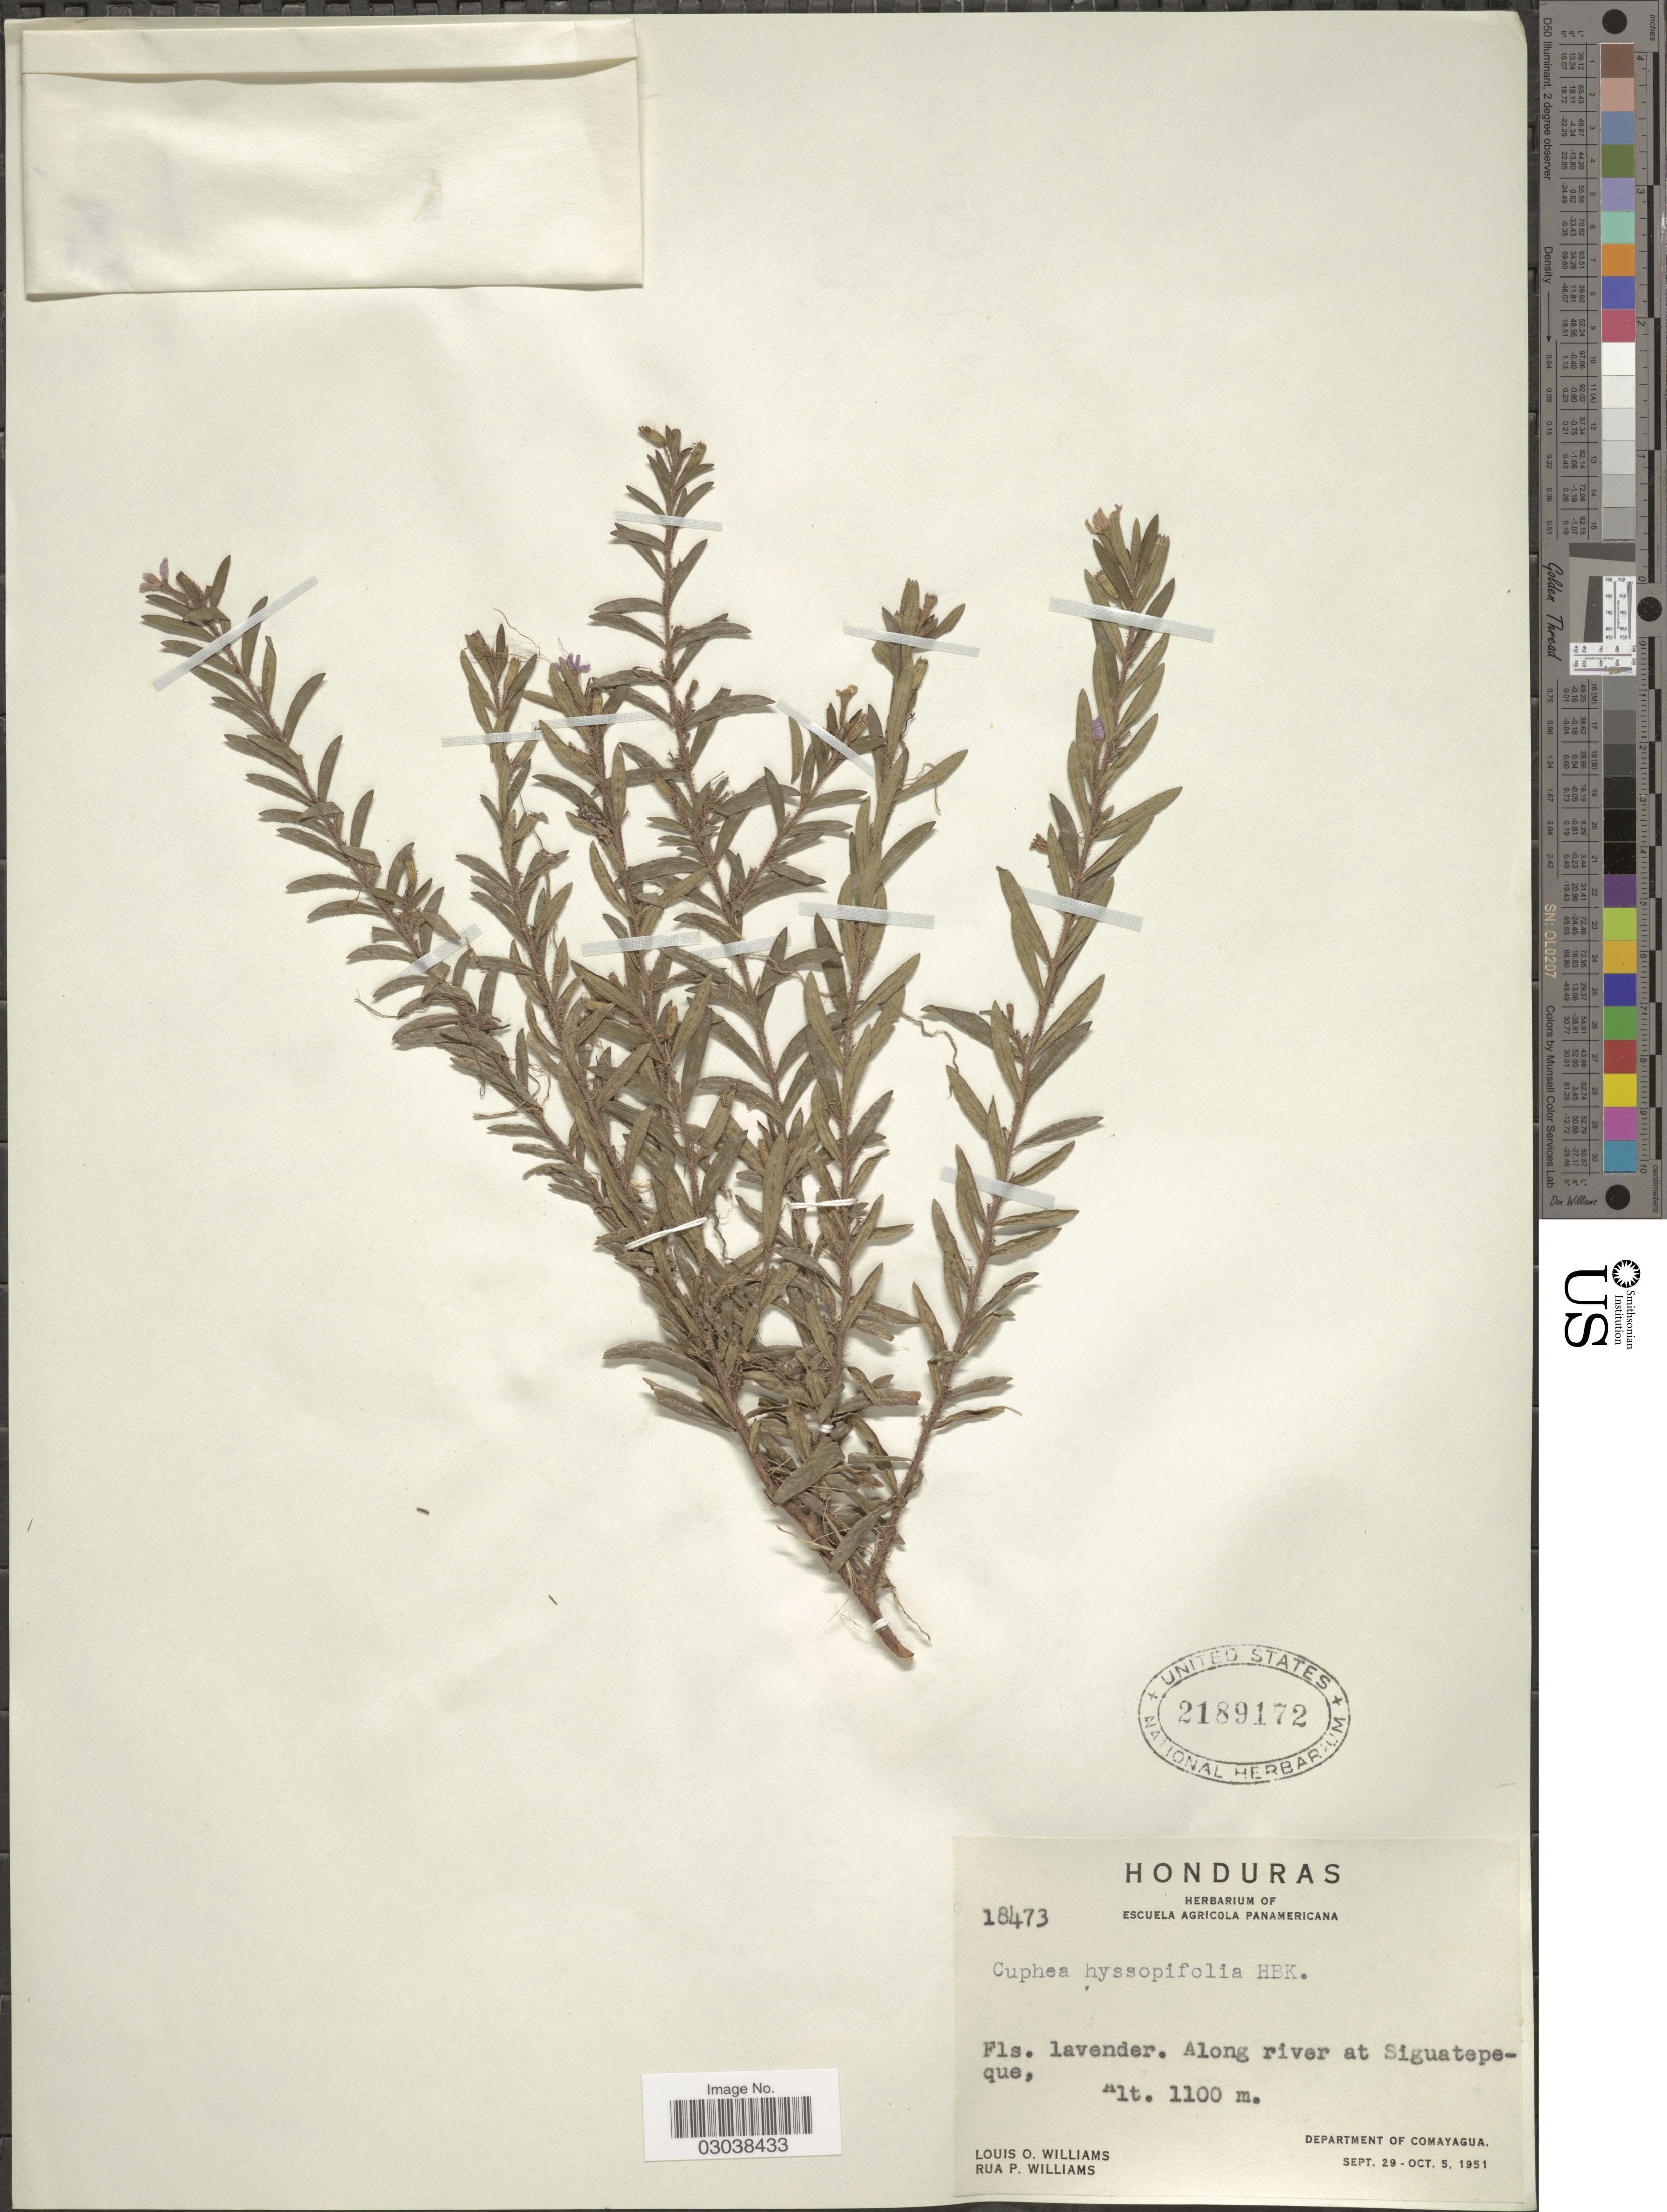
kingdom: Plantae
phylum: Tracheophyta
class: Magnoliopsida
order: Myrtales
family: Lythraceae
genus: Cuphea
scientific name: Cuphea hyssopifolia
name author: Kunth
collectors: L. O. Williams & R. P. Williams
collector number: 18473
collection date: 1951-09-29/1951-10-05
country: Honduras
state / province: Comayagua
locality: Along river at Siguatepeque. Department of Comayagua.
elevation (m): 1100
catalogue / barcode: US 2189172